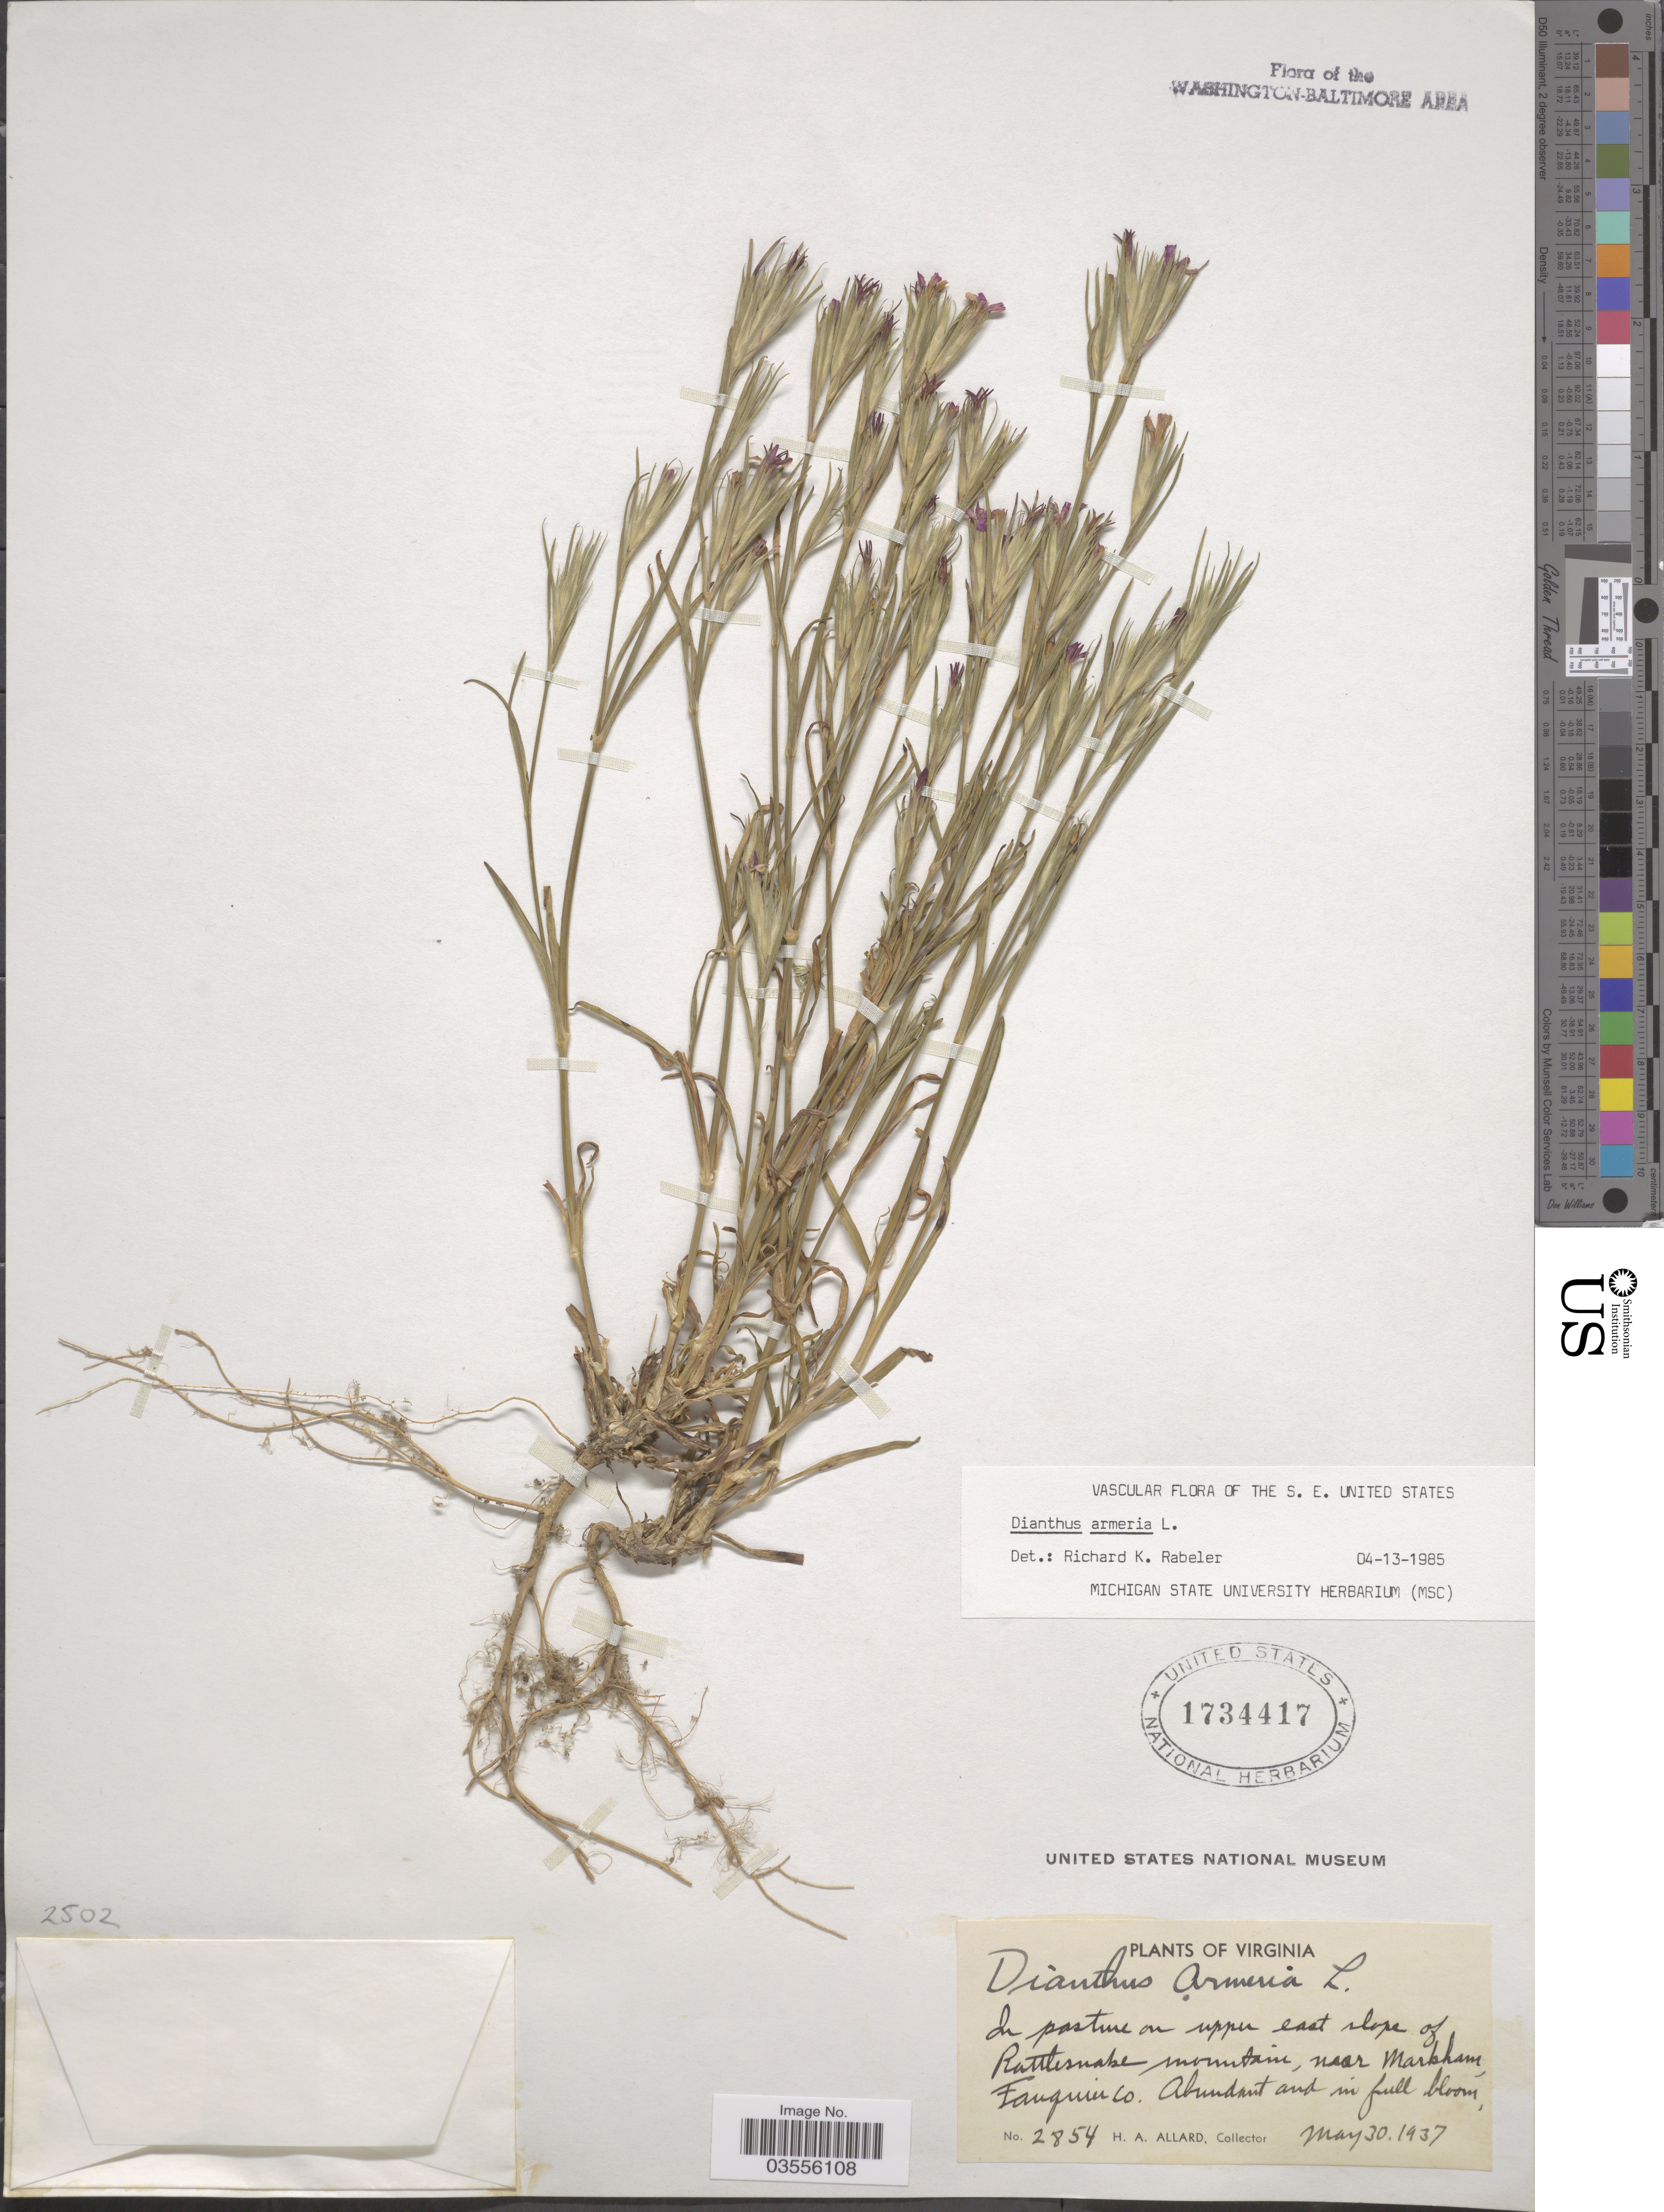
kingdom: Plantae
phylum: Tracheophyta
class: Magnoliopsida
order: Caryophyllales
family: Caryophyllaceae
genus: Dianthus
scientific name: Dianthus armeria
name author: L.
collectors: H. A. Allard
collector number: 2854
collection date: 1937-05-30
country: United States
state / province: Virginia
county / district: Fauquier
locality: In pasture on upper east slope of Rattlesnake mountain, near Markham, Fauquier Co.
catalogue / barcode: US 1734417